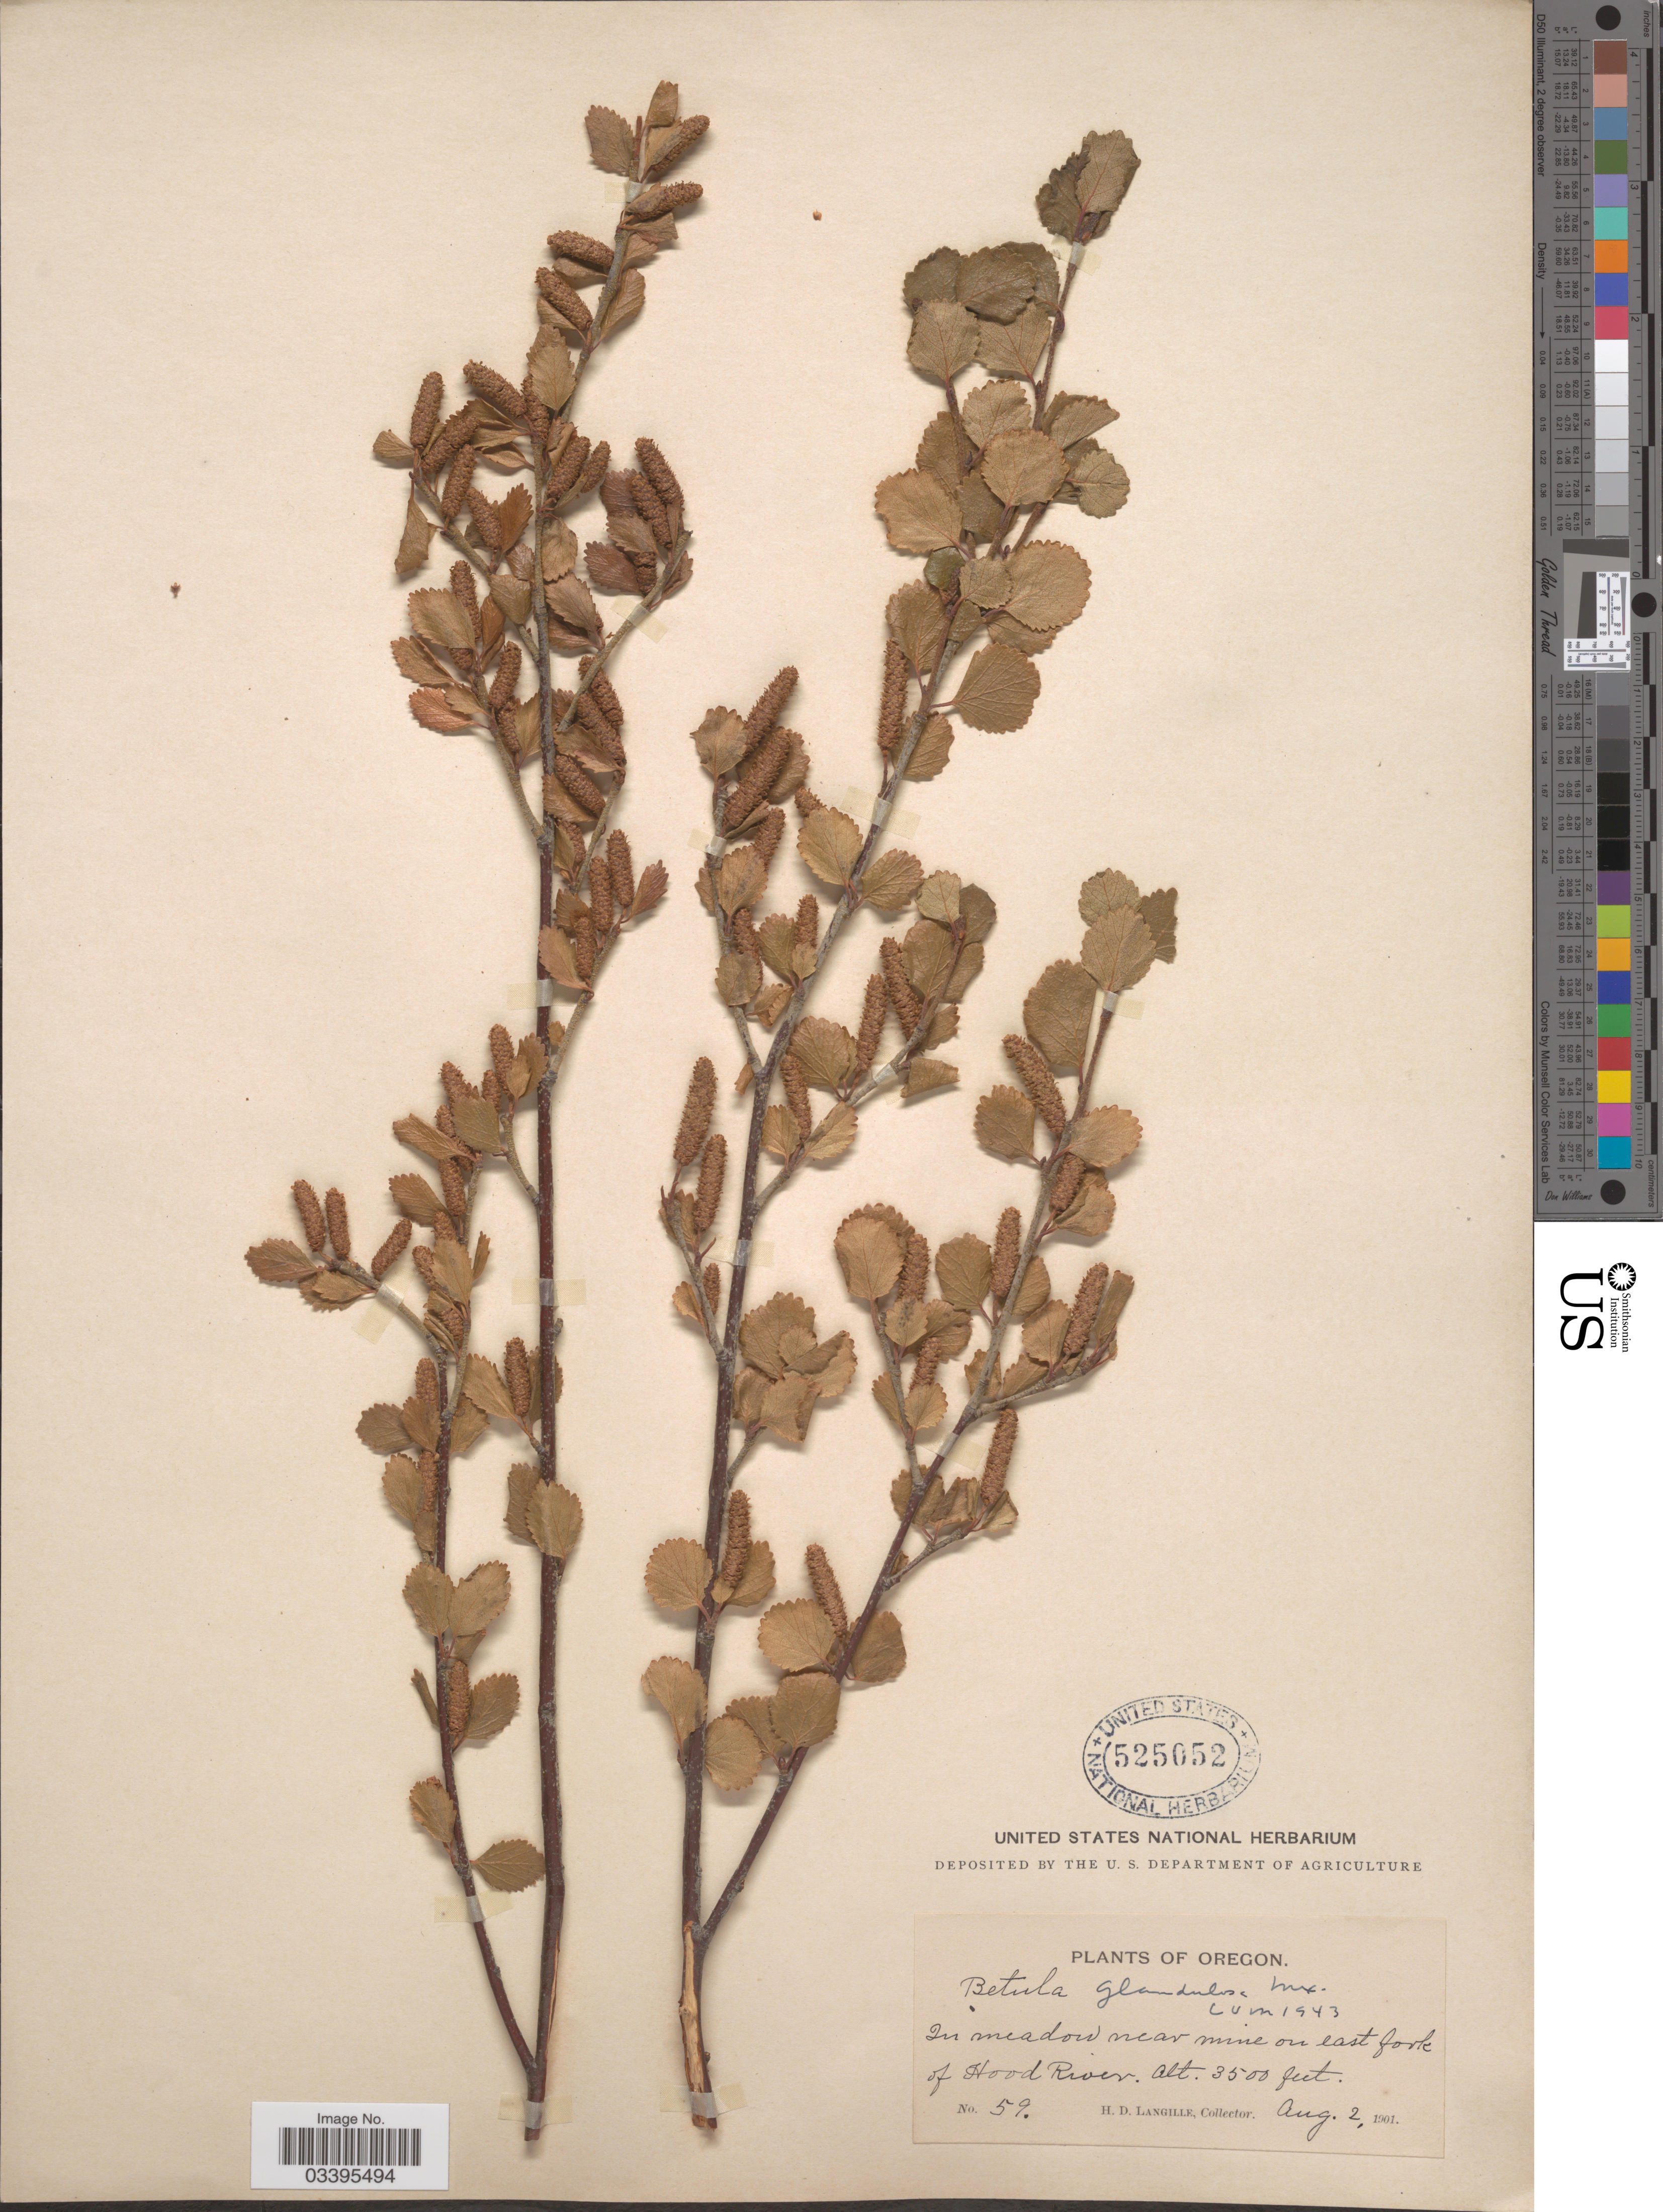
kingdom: Plantae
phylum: Tracheophyta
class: Magnoliopsida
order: Fagales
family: Betulaceae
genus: Betula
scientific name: Betula glandulosa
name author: Michx.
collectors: H. Langille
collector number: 59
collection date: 1901-08-02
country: United States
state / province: Oregon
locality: In meadow near mine on east fork of Hood River.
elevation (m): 1067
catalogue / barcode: US 525052